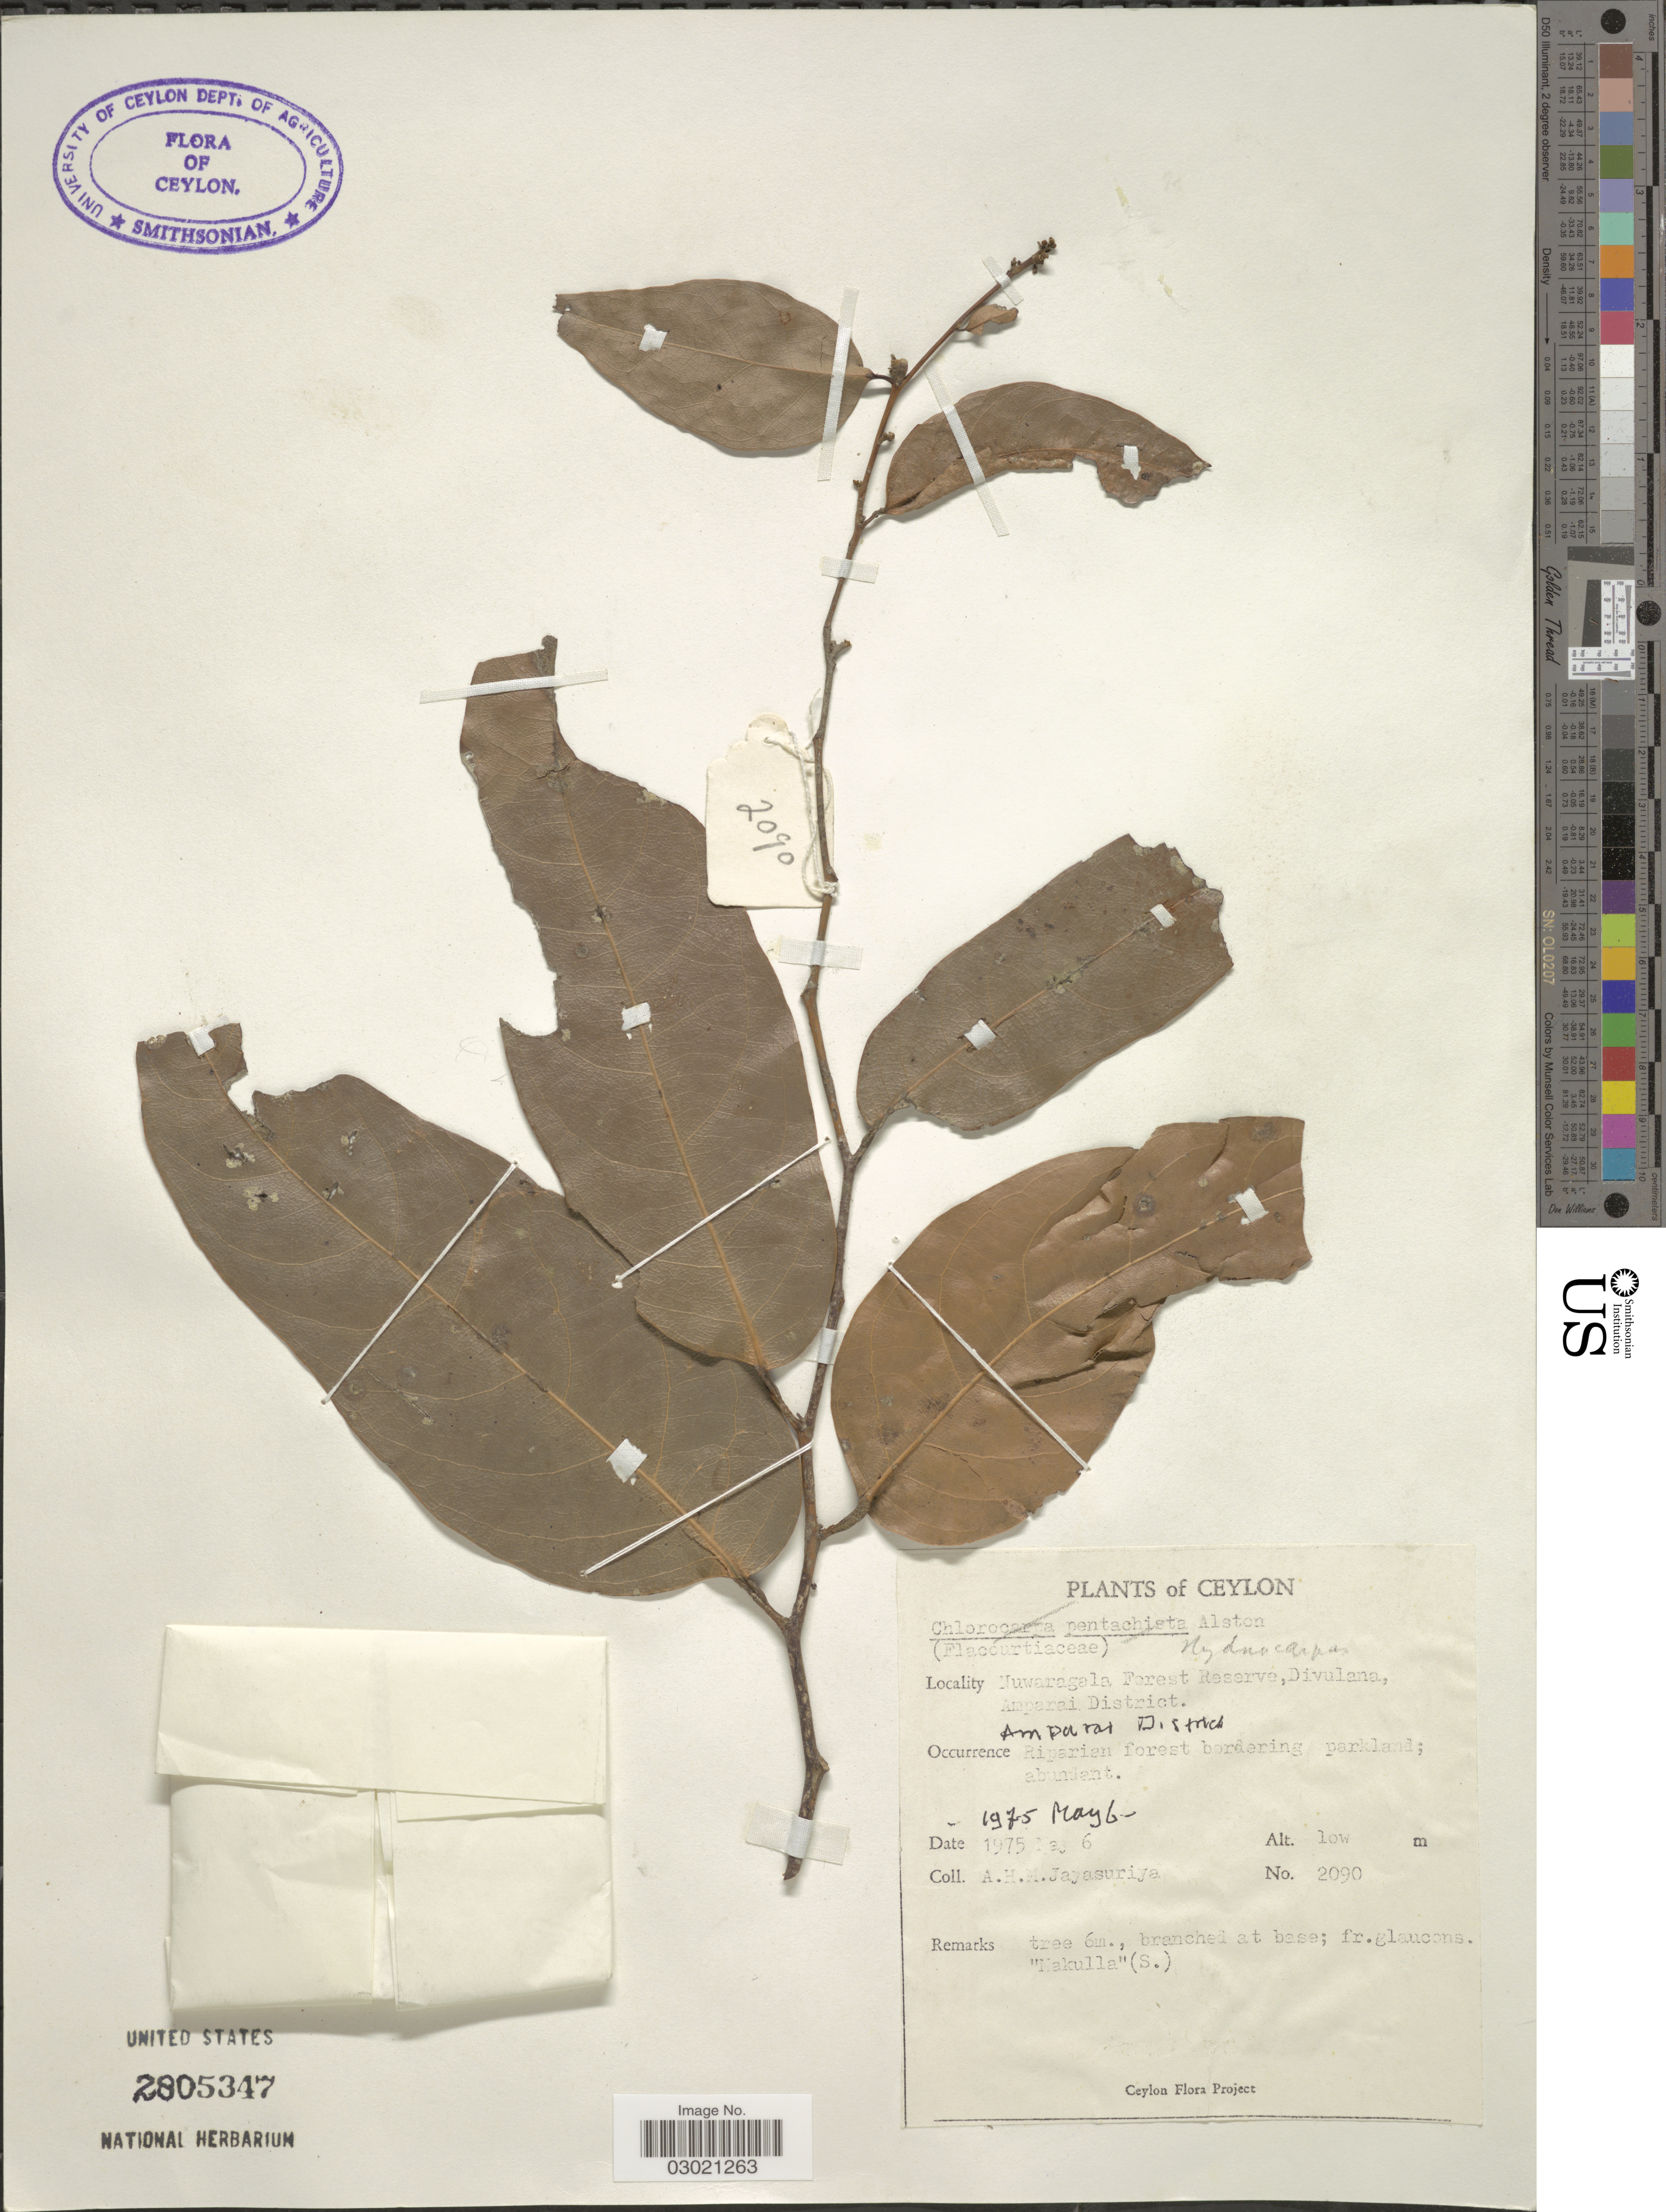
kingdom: Plantae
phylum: Tracheophyta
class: Magnoliopsida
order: Malpighiales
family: Achariaceae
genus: Hydnocarpus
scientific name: Hydnocarpus sp.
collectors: A. Jayasuriya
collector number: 2090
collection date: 1975-05-06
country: Sri Lanka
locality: Ceylon, Nuwaragala Forest Reserve, Divulana, Amparai District. Riparian forest bordering parkland.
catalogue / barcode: US 2805347